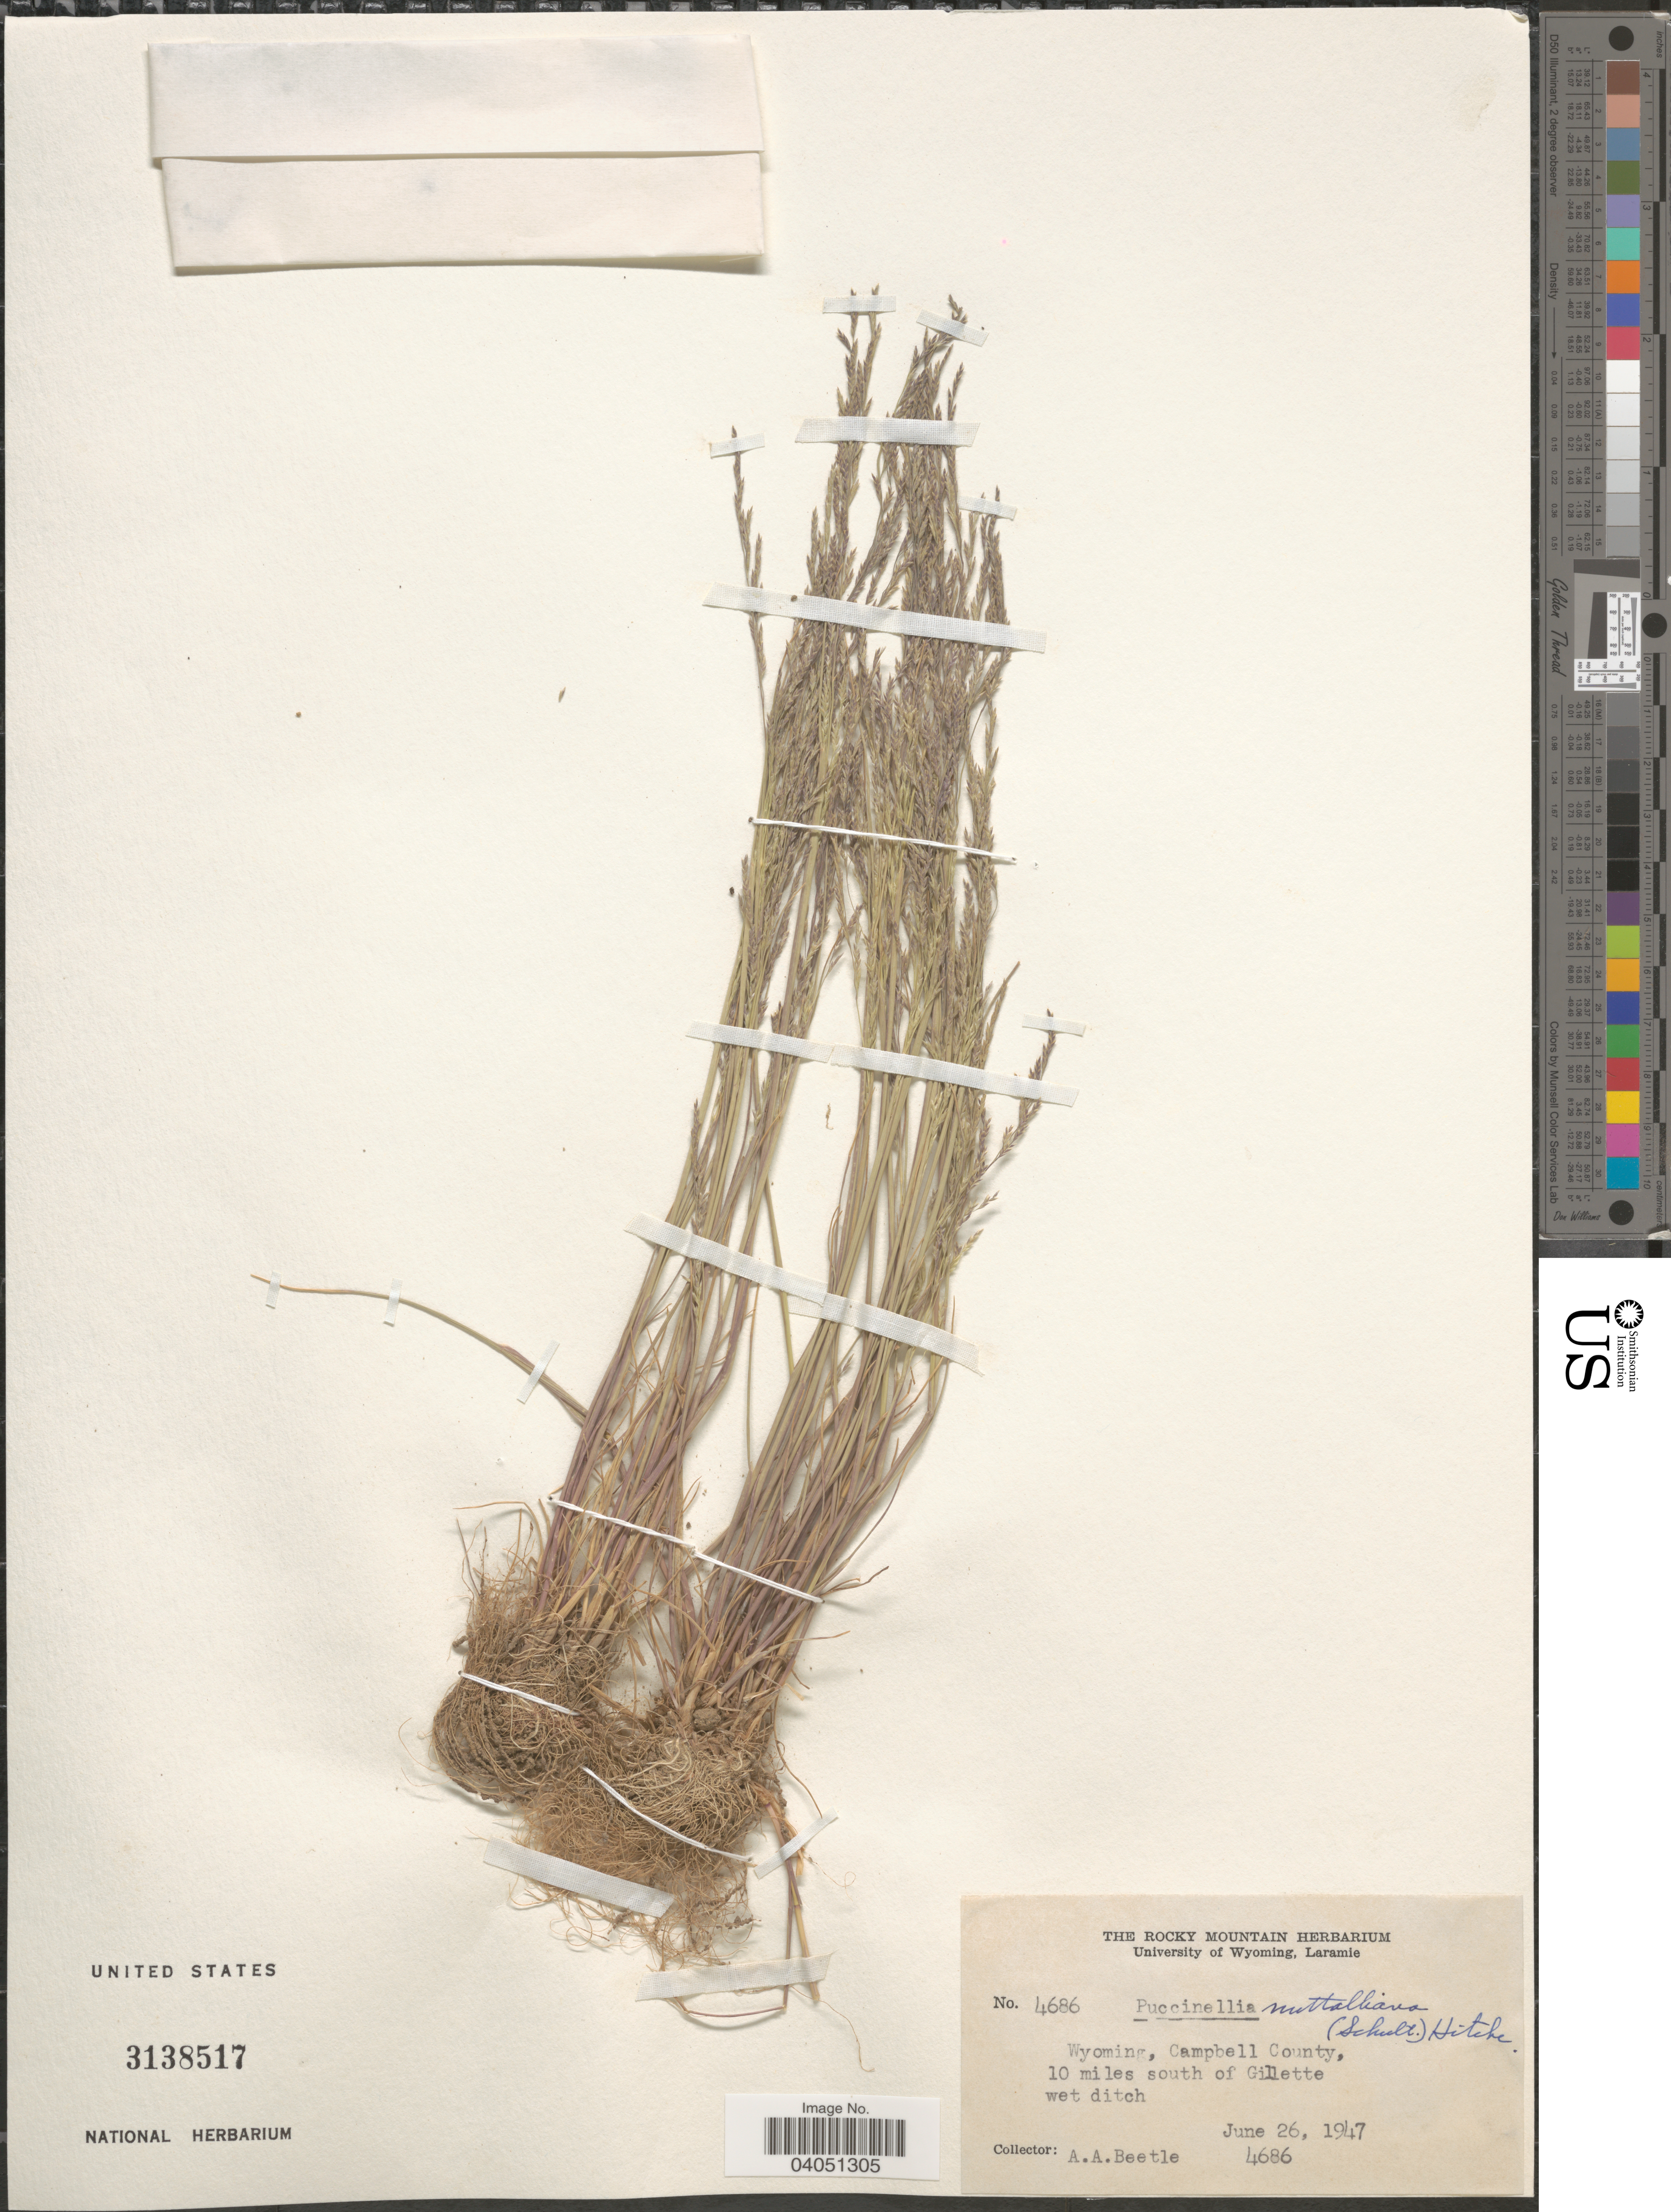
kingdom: Plantae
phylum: Tracheophyta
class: Liliopsida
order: Poales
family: Poaceae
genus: Puccinellia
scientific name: Puccinellia nuttalliana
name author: (Schult.) Hitchc.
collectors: A. A. Beetle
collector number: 4686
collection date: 1947-06-26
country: United States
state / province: Wyoming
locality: Campbell County, 10 miles south of Gillette wet ditch.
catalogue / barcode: US 3138517